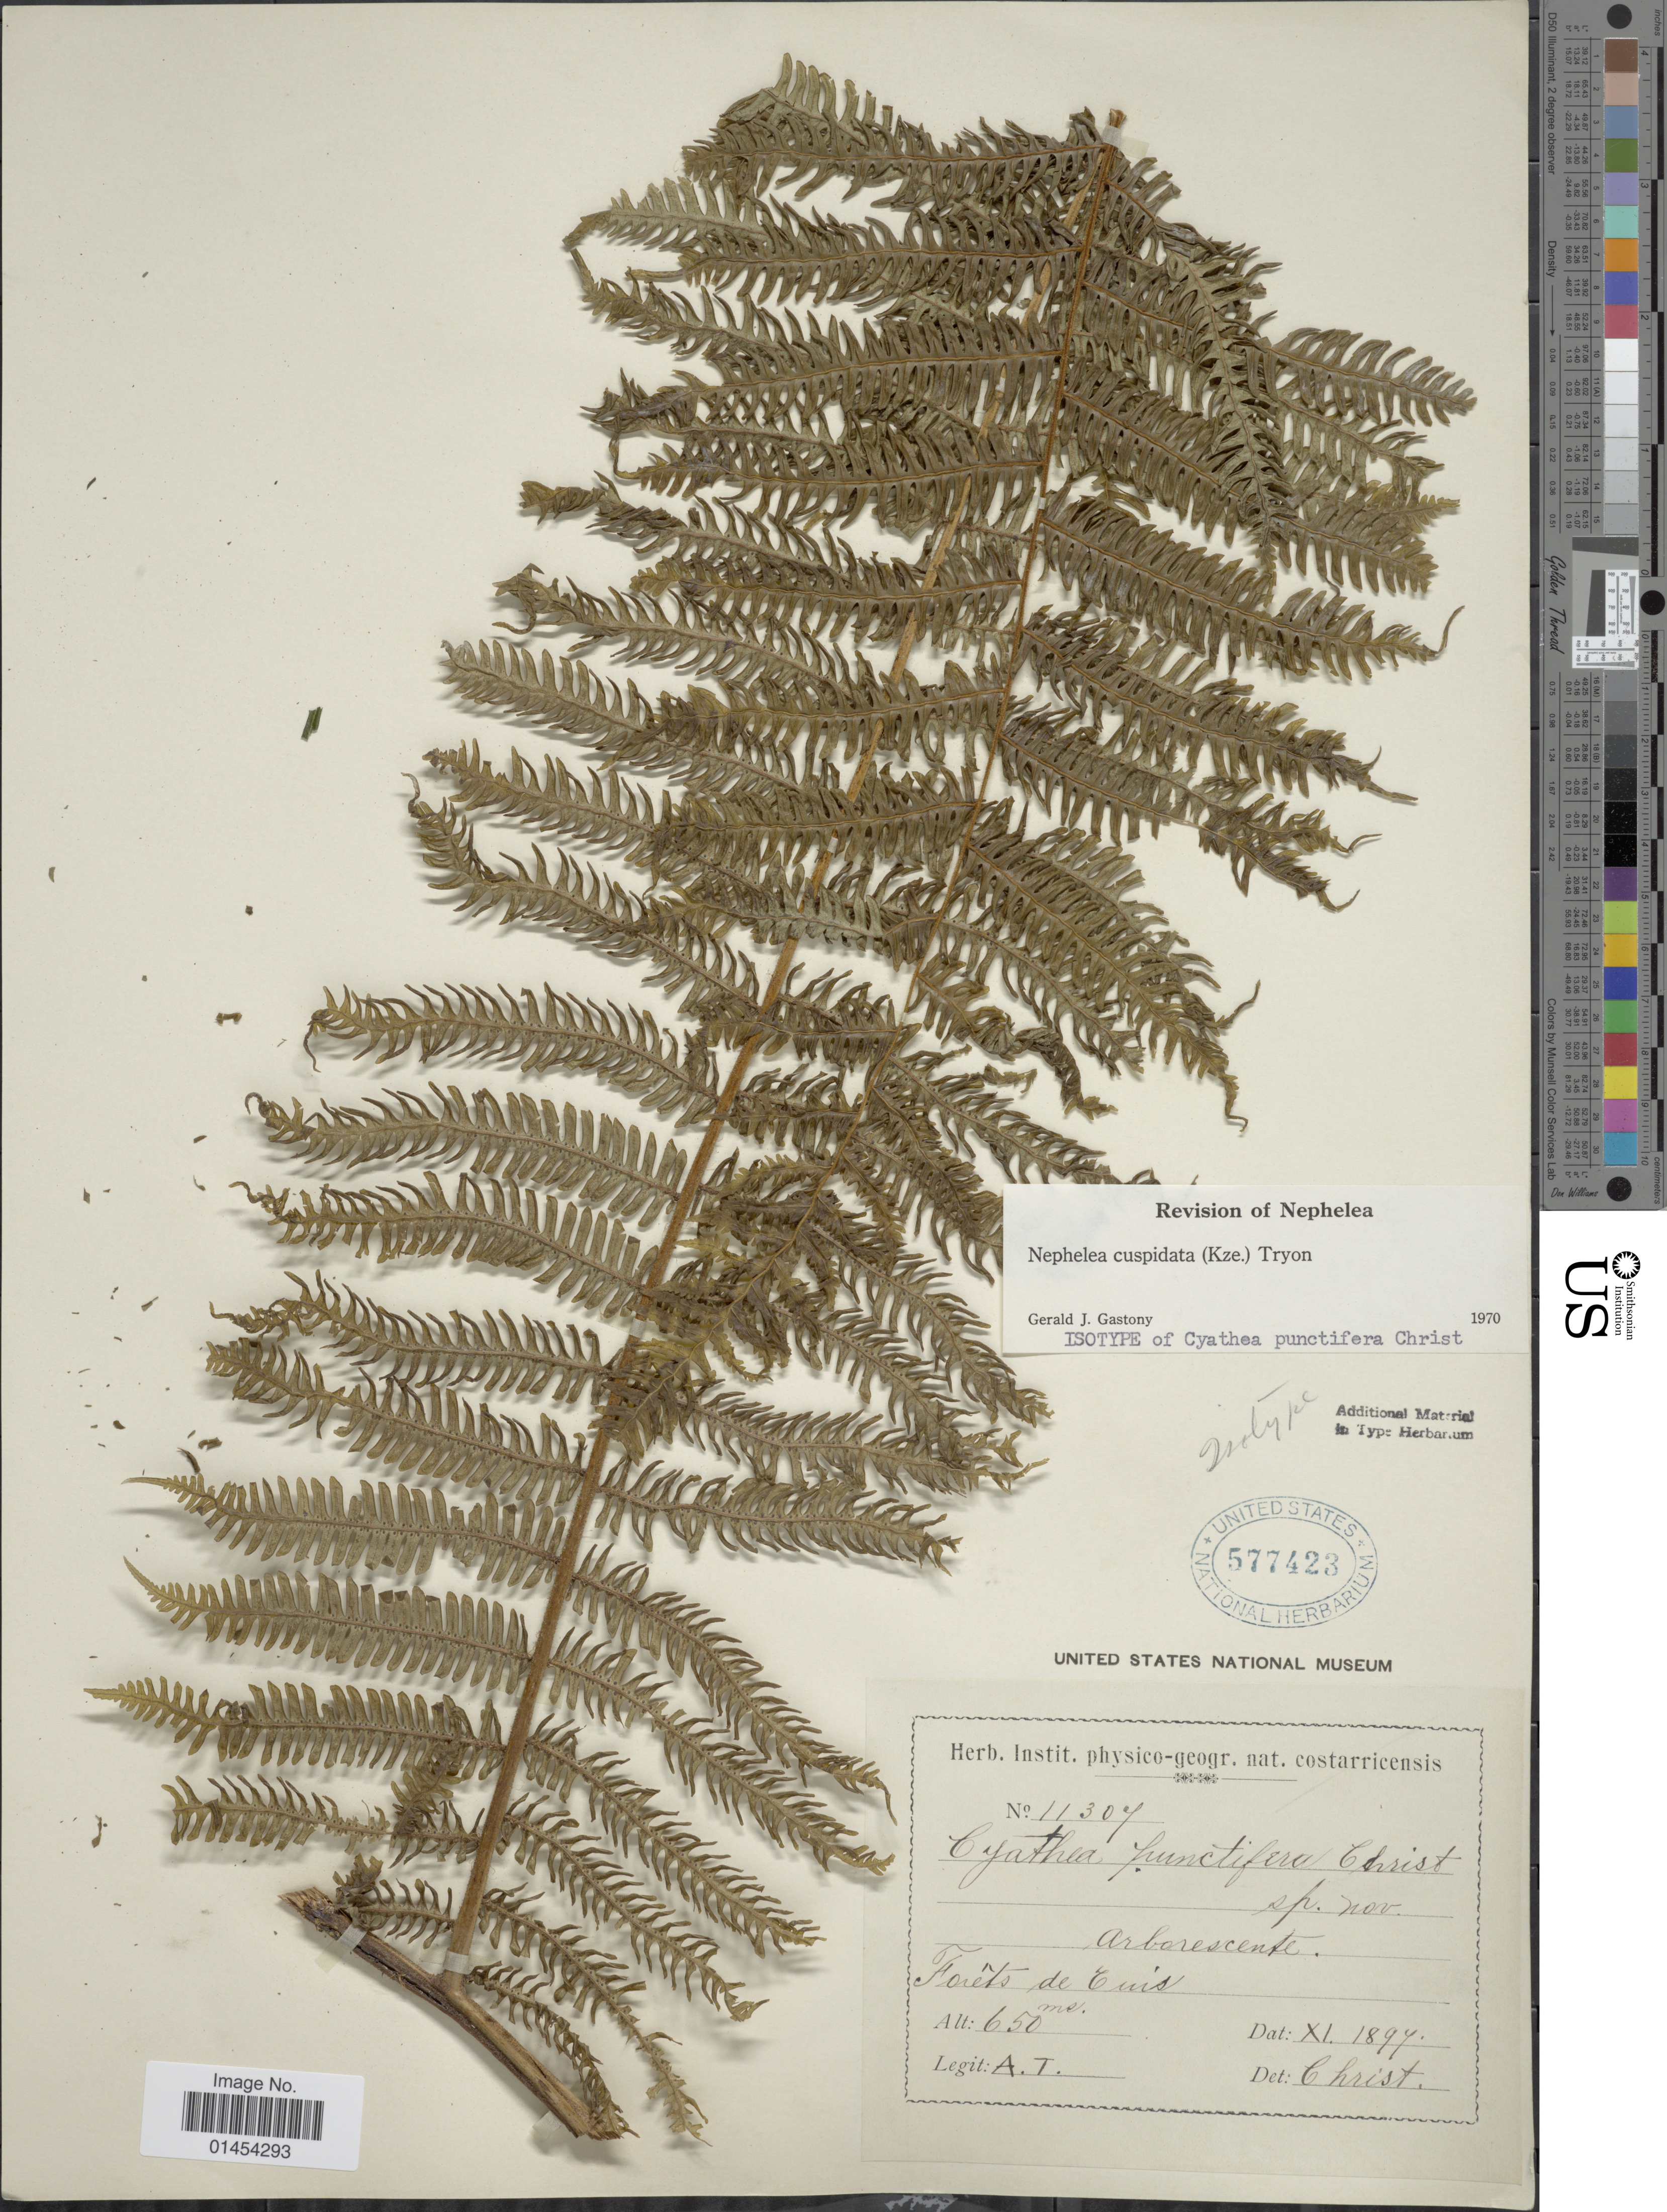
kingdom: Plantae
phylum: Tracheophyta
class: Polypodiopsida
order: Cyatheales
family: Cyatheaceae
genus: Alsophila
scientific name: Alsophila cuspidata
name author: (Kunze) D.S. Conant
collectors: A. T.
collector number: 11307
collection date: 1897-11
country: Tunisia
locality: Forêts de Tuis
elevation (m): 650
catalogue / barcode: US 577423